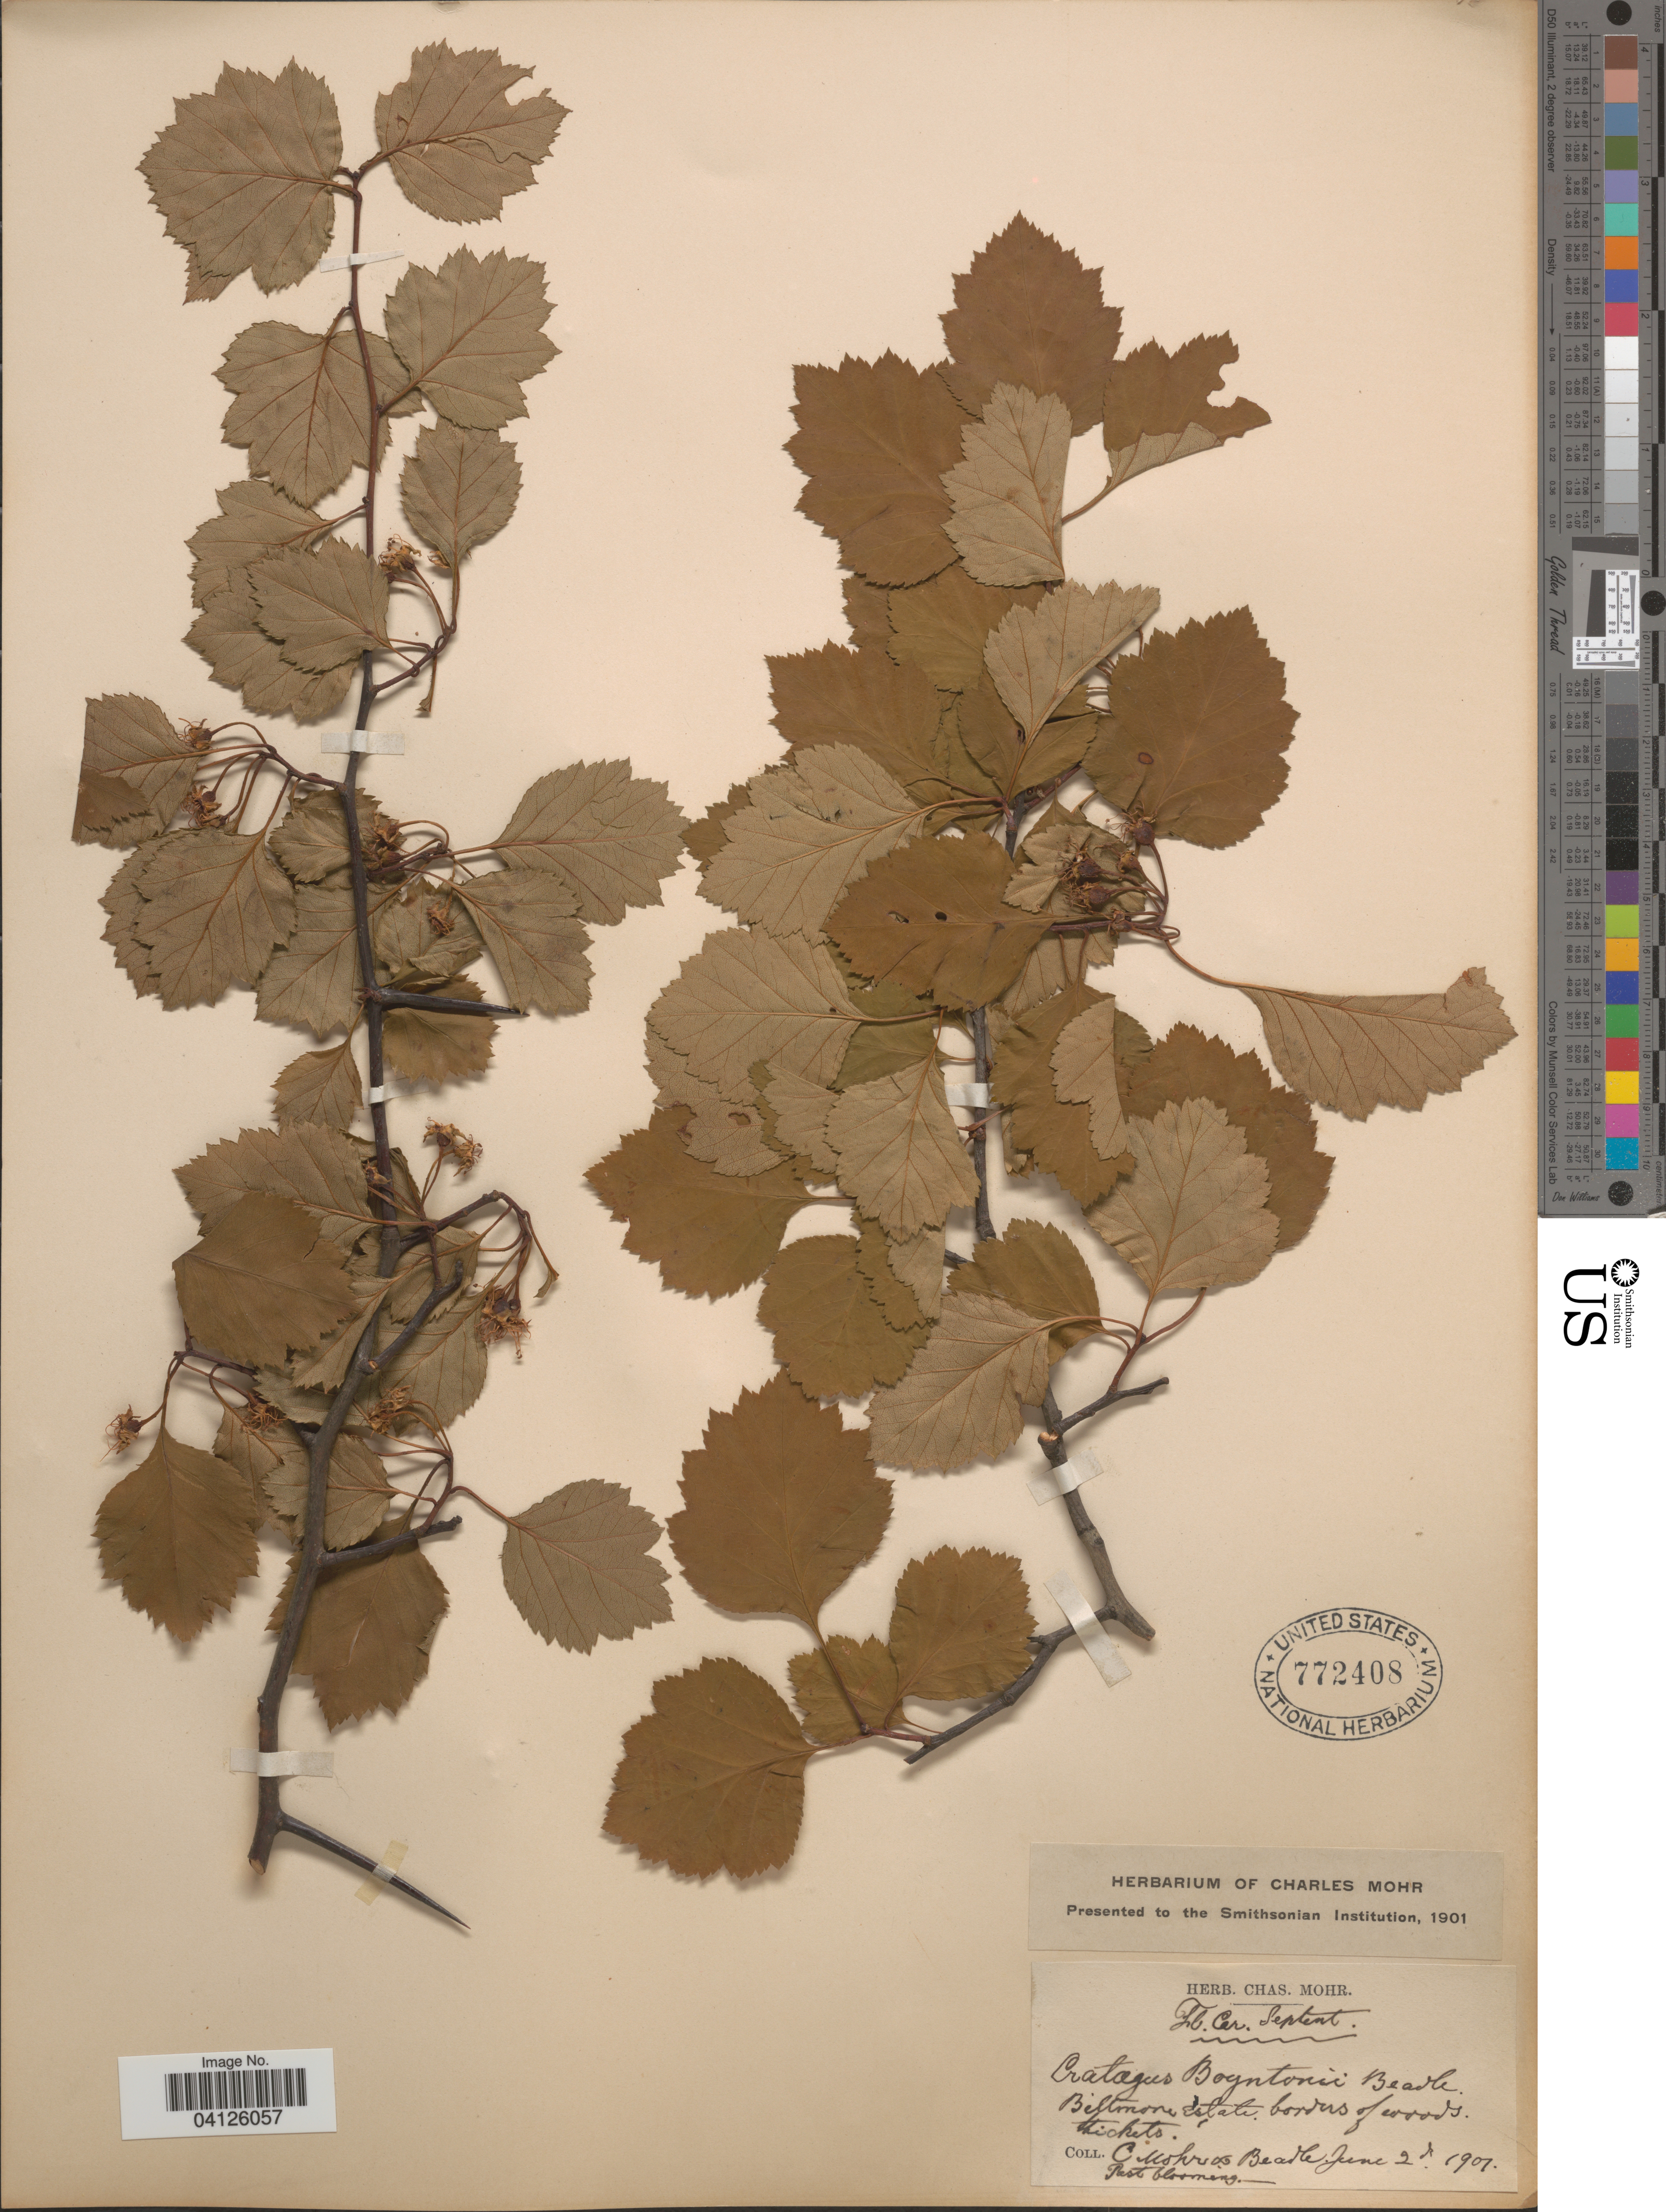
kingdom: Plantae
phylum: Tracheophyta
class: Magnoliopsida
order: Rosales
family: Rosaceae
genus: Crataegus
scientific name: Crataegus boyntonii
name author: Beadle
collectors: Mohr, C. T. (herbarium) & Beadle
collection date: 1907-06-02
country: United States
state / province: North Carolina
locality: Car. Septent. Biltmore Estate.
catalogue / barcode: US 772408